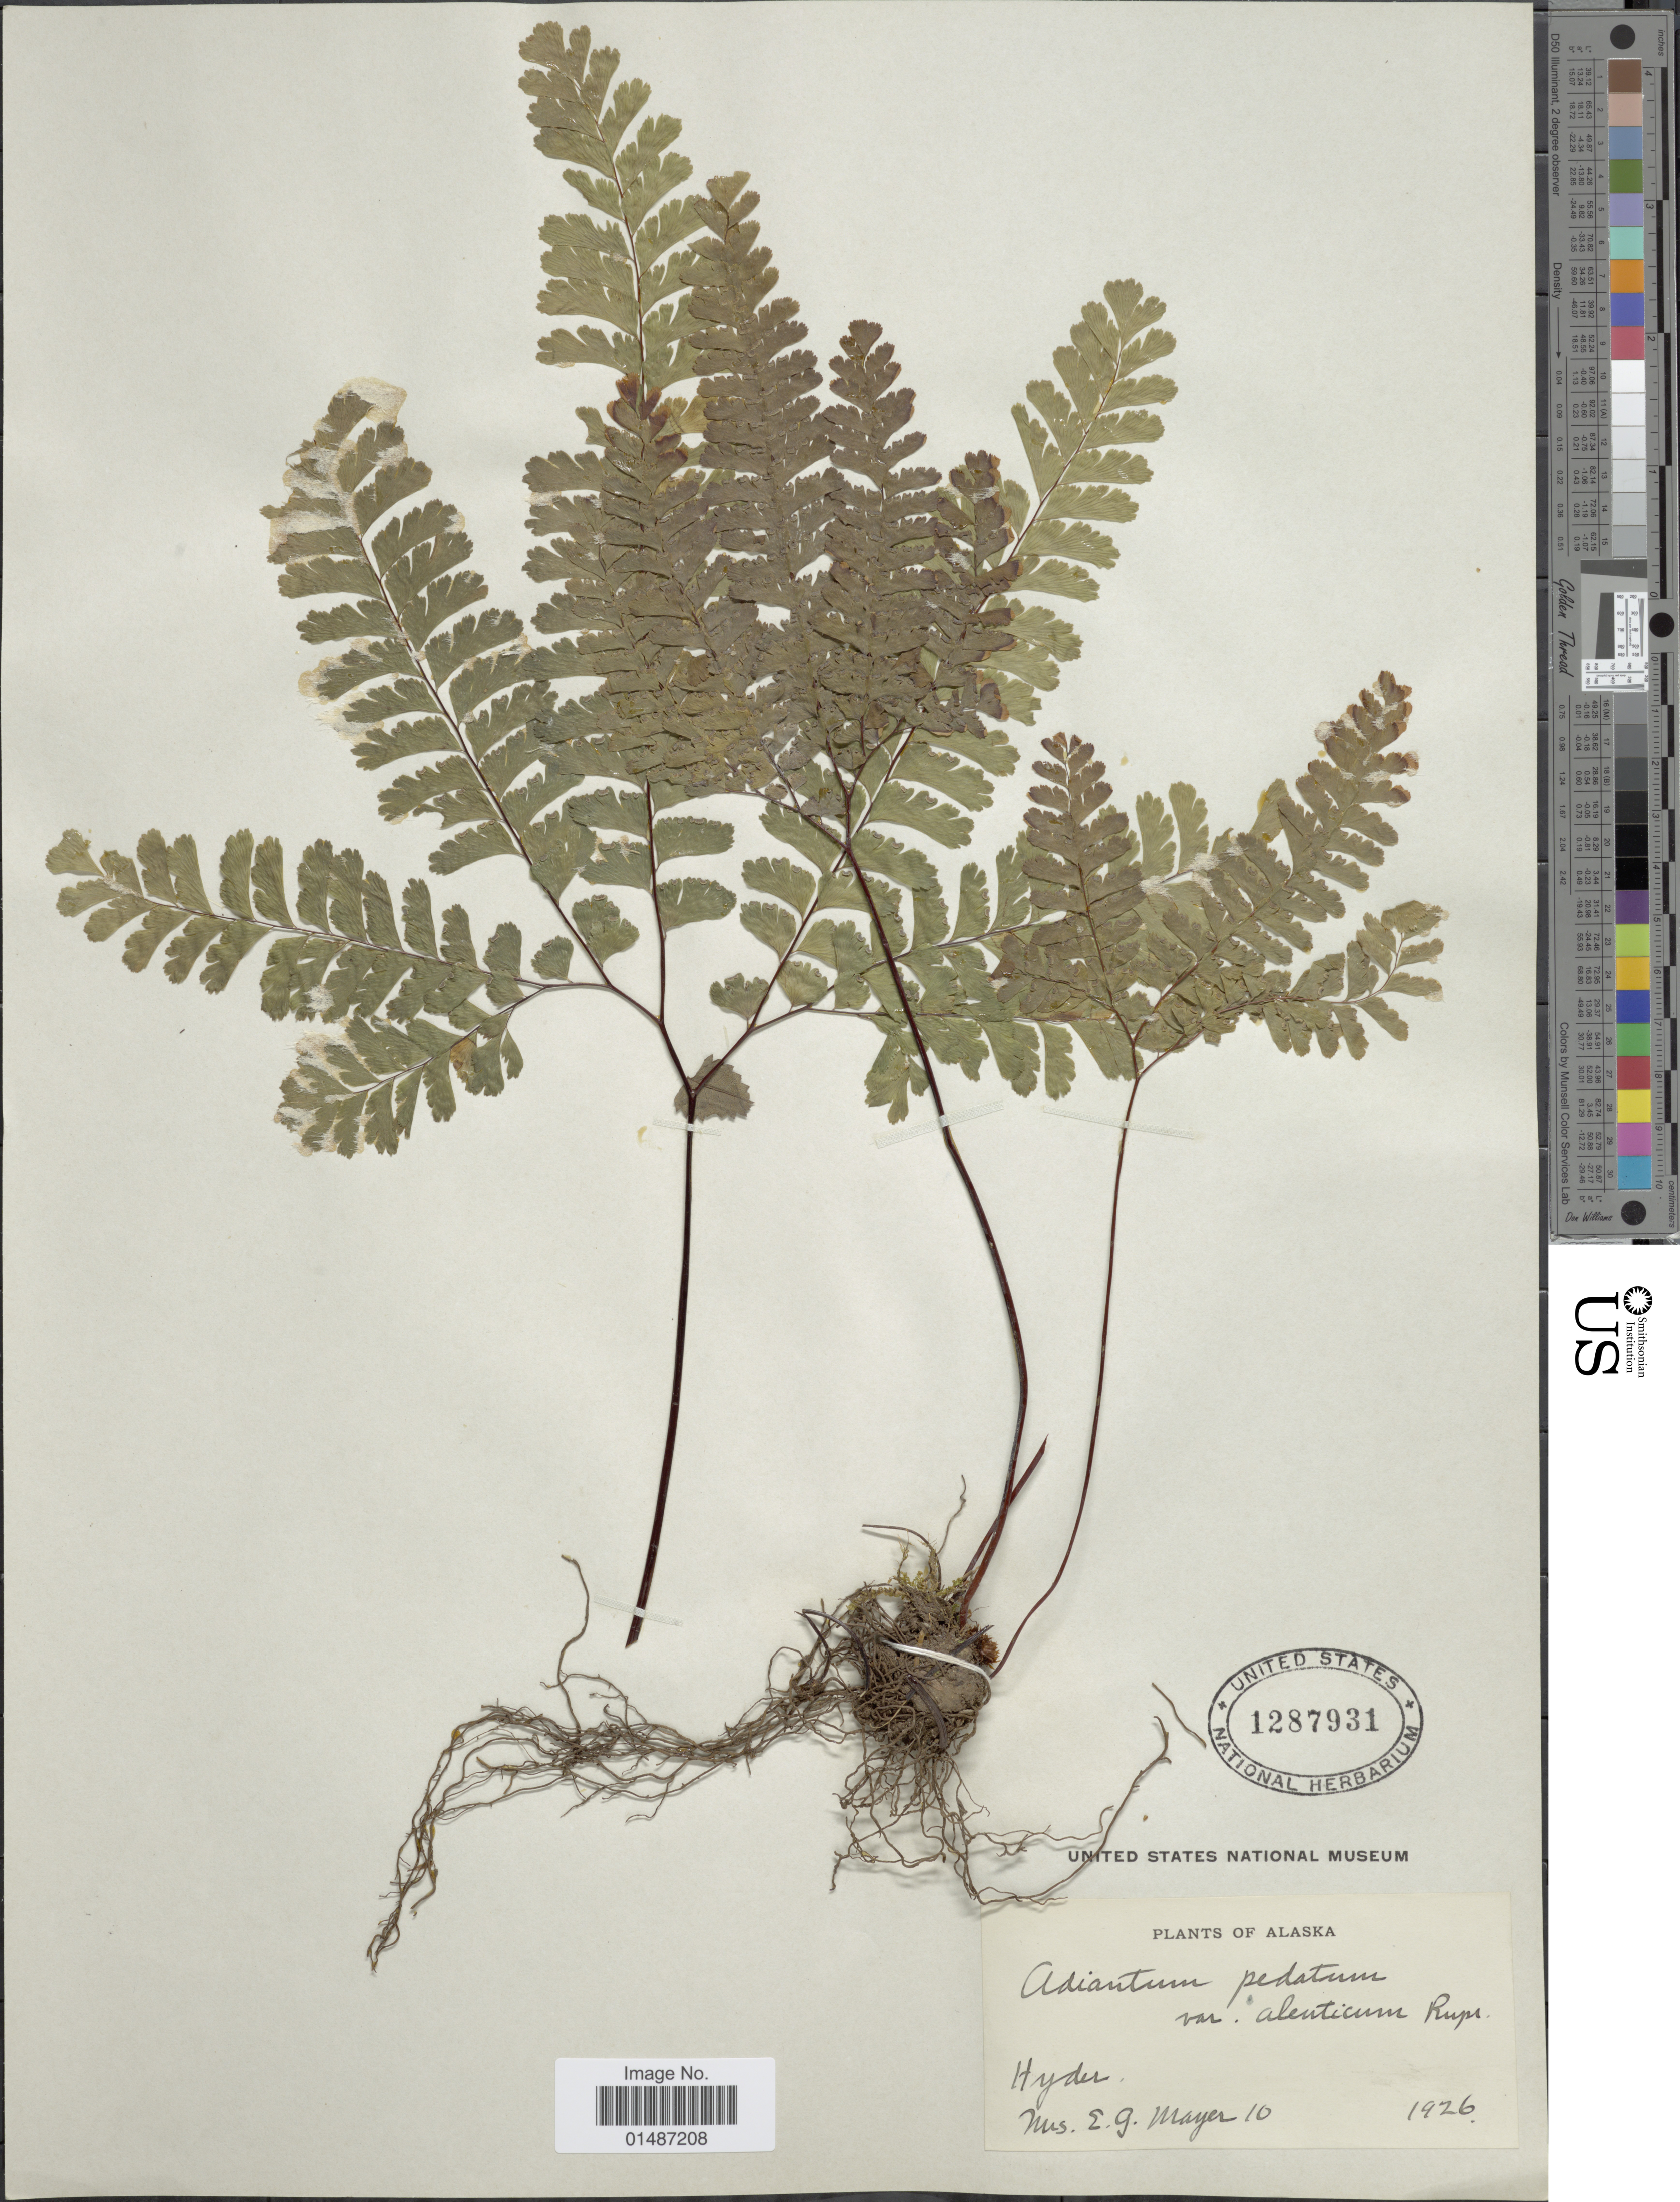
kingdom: Plantae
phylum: Tracheophyta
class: Polypodiopsida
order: Polypodiales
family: Pteridaceae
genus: Adiantum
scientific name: Adiantum pedatum subsp. aleuticum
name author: (Rupr.) Calder & Roy L. Taylor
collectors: E. Mayer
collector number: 10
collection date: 1926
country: United States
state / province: Alaska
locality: Hyder.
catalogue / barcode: US 1287931